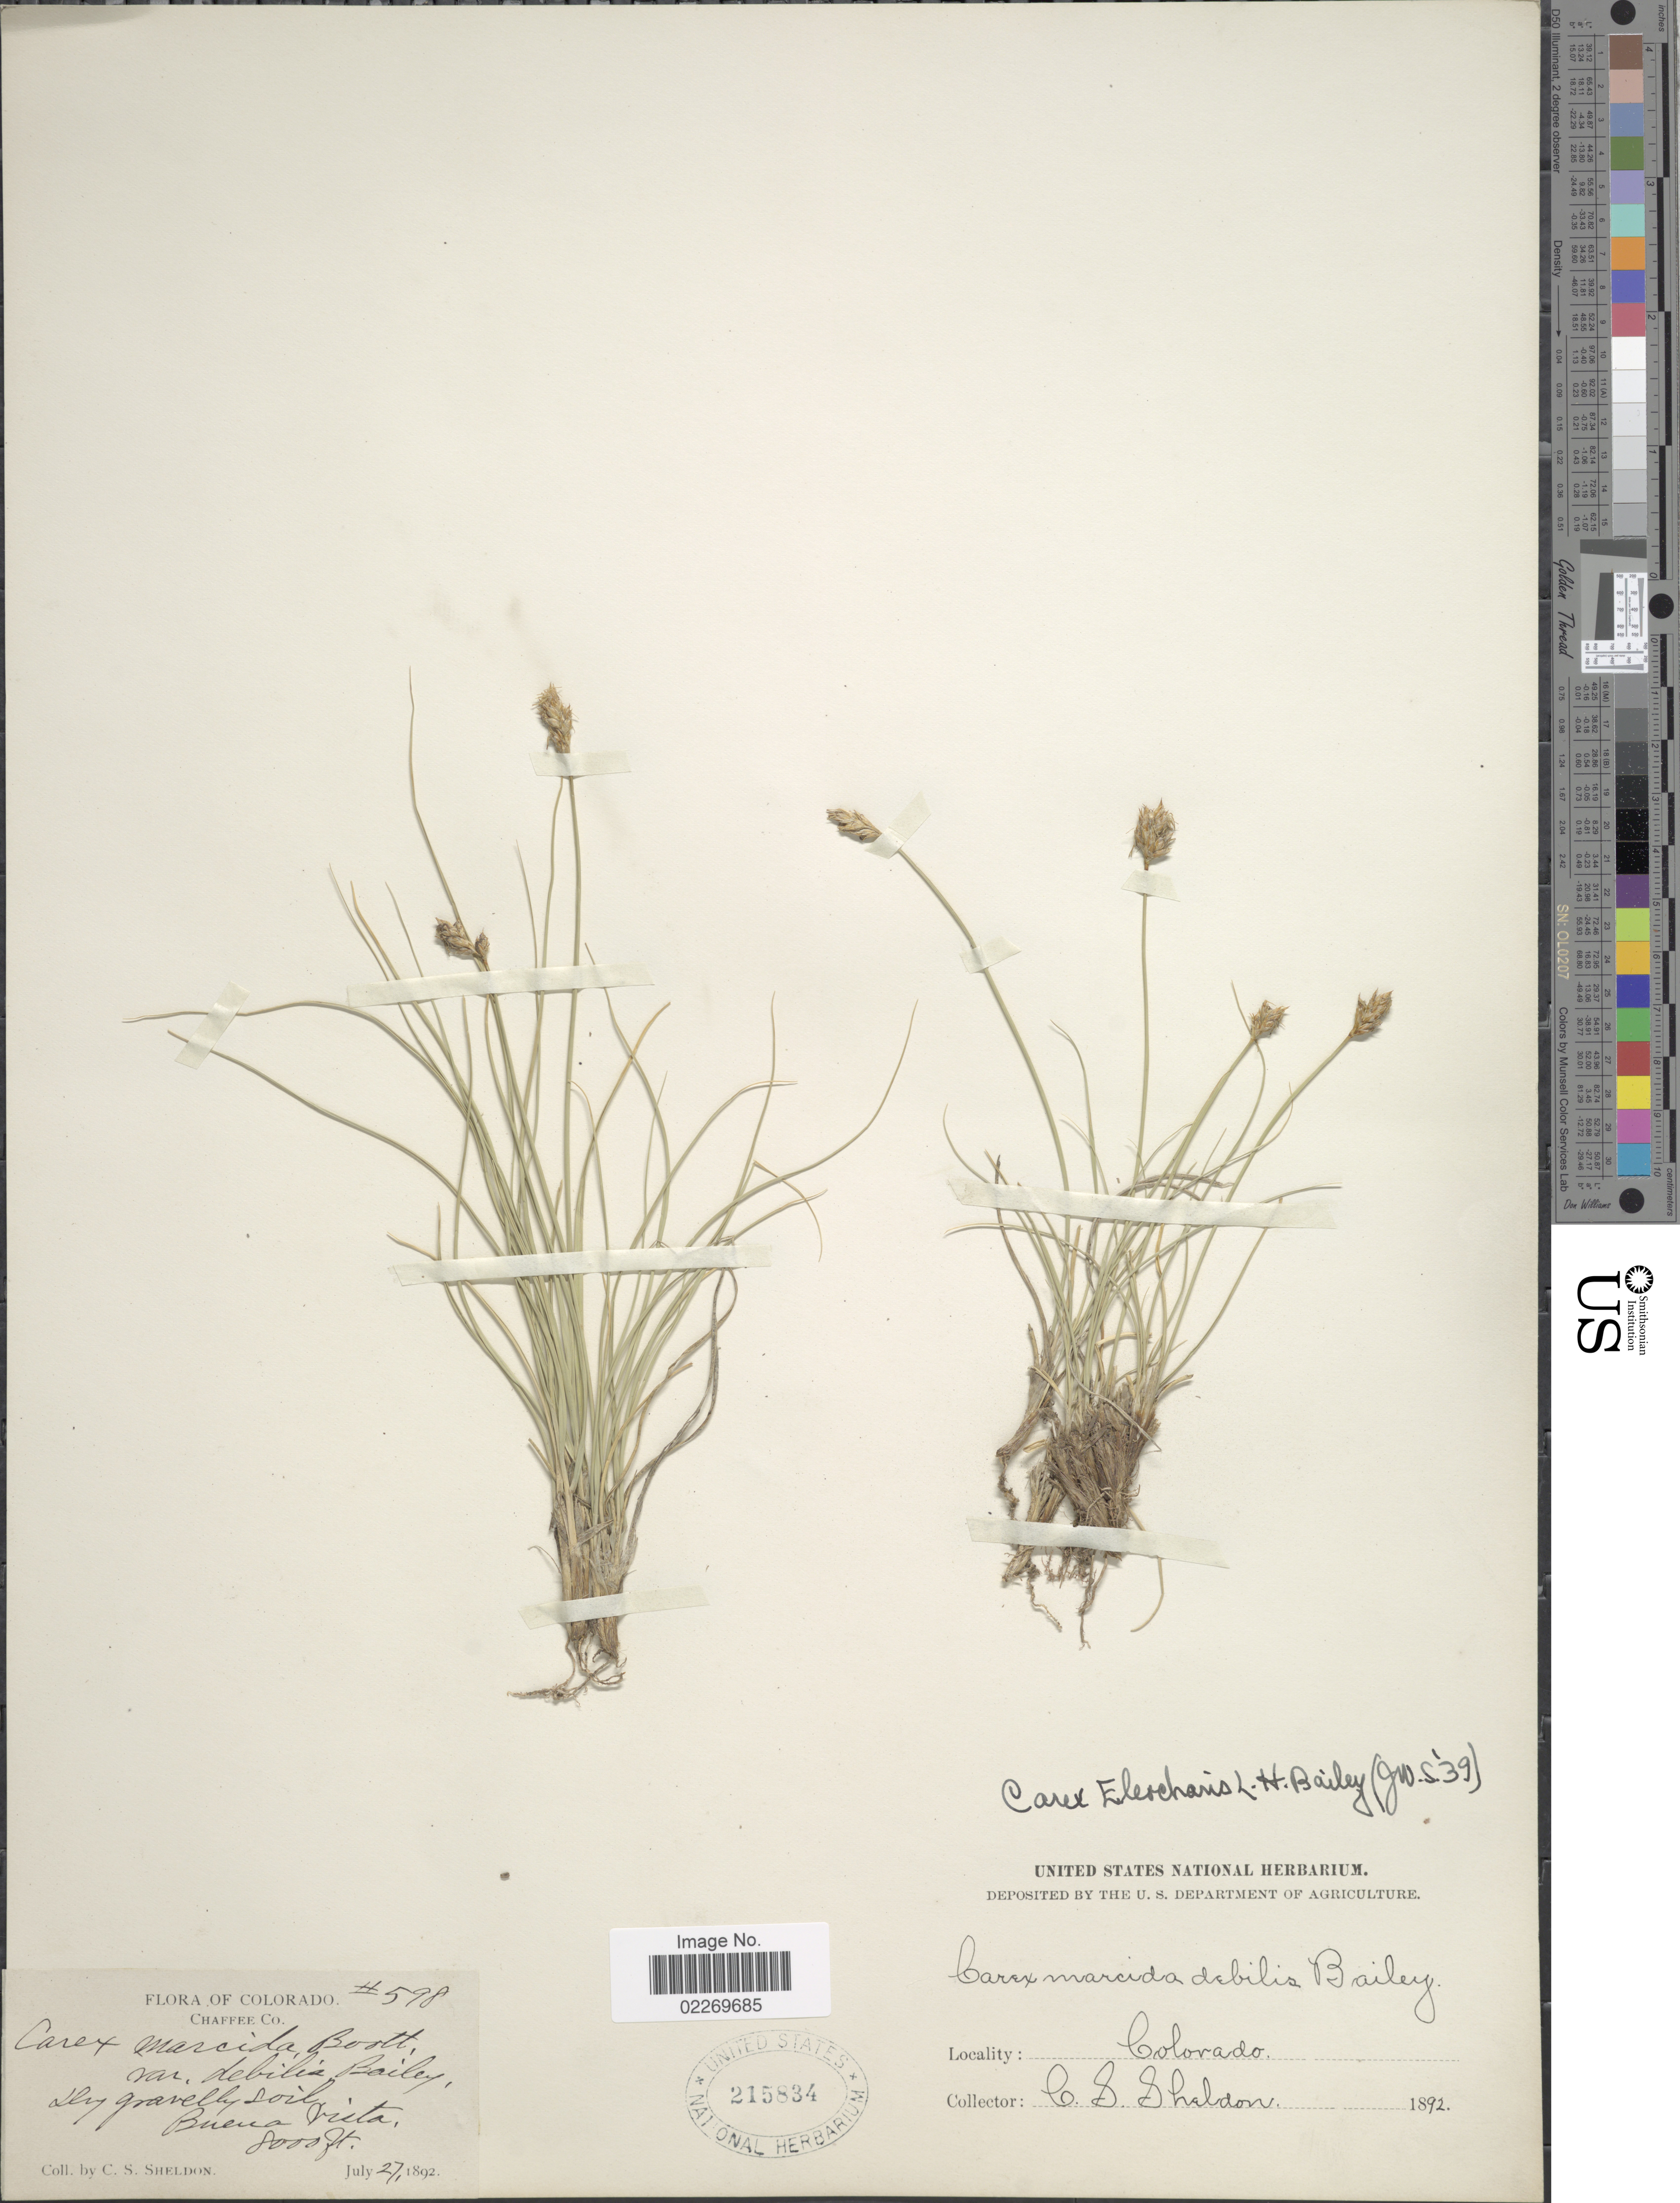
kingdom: Plantae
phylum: Tracheophyta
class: Liliopsida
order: Poales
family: Cyperaceae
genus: Carex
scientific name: Carex eleocharis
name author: L.H. Bailey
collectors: C. S. Sheldon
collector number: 598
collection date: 1892-07-27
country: United States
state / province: Colorado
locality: Chaffee Co. Dry gravelly soil, Buena Vista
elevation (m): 2438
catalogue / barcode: US 215834